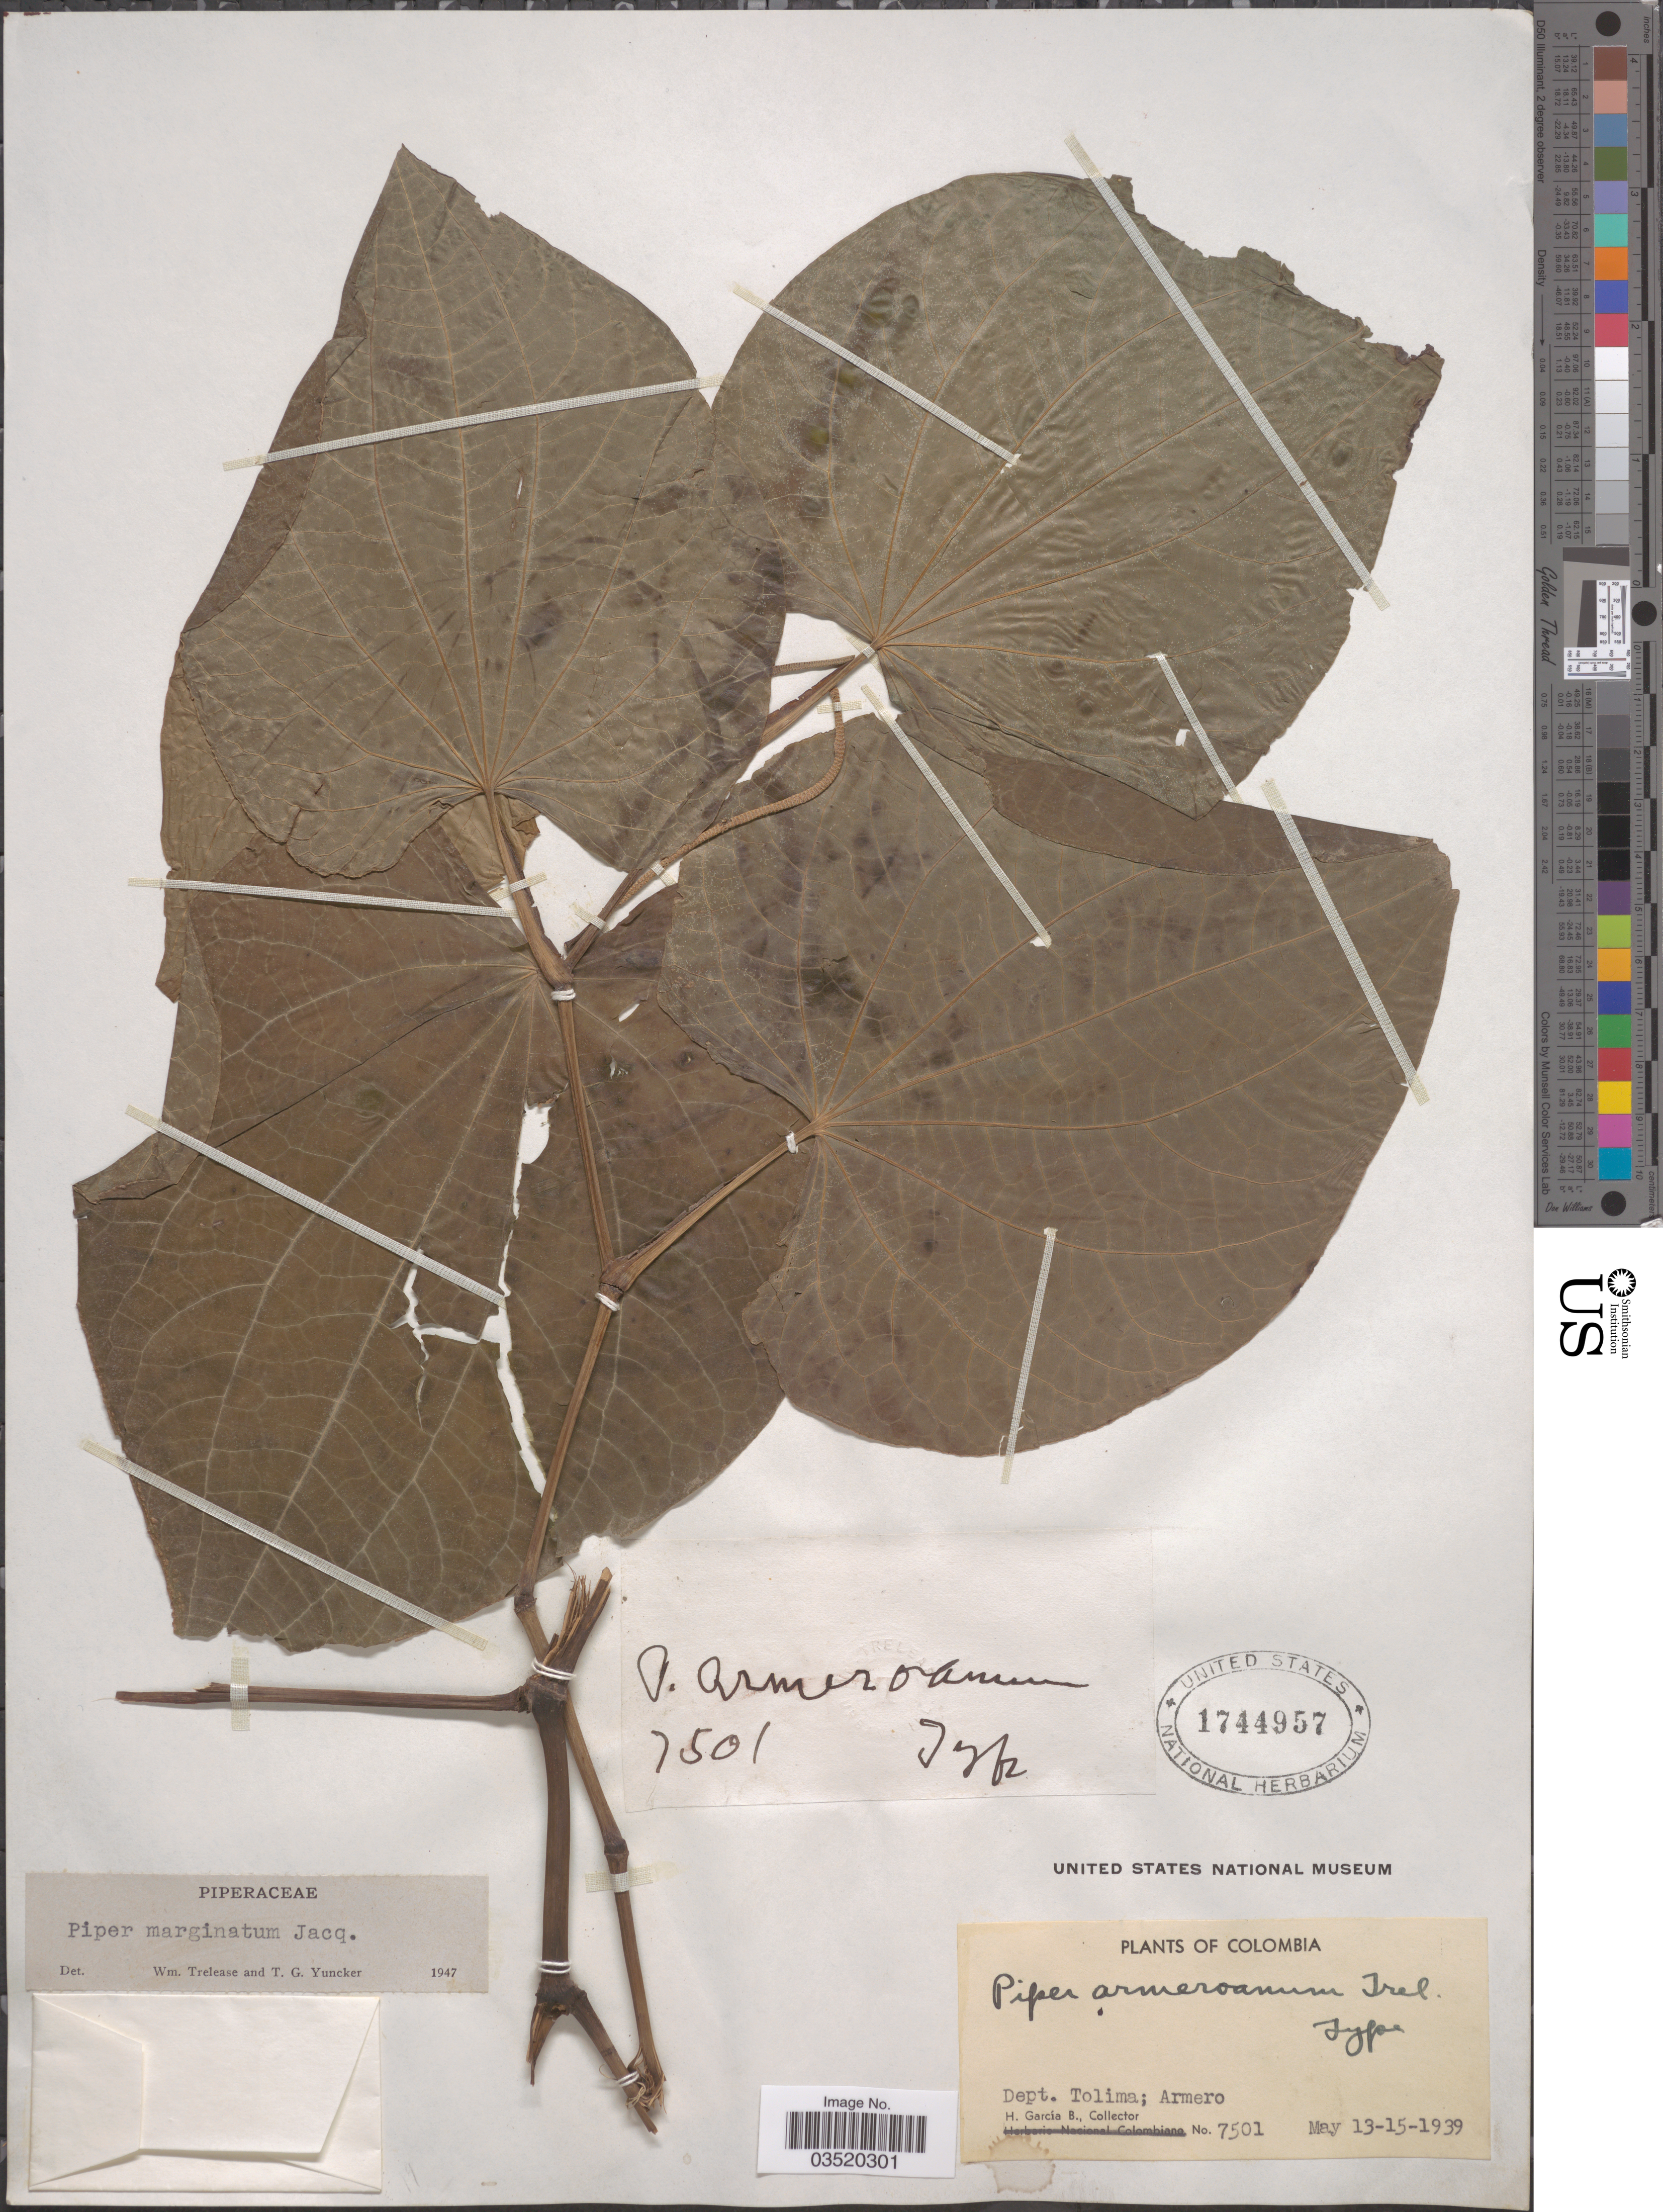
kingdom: Plantae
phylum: Tracheophyta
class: Magnoliopsida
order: Piperales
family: Piperaceae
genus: Piper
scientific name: Piper marginatum var. catalpifolium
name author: (Kunth) C. DC.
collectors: H. García B.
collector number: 7501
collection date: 1939-05-13/1939-05-15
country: Colombia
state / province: Tolima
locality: Dept. Tolima; Armero.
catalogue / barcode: US 1744957